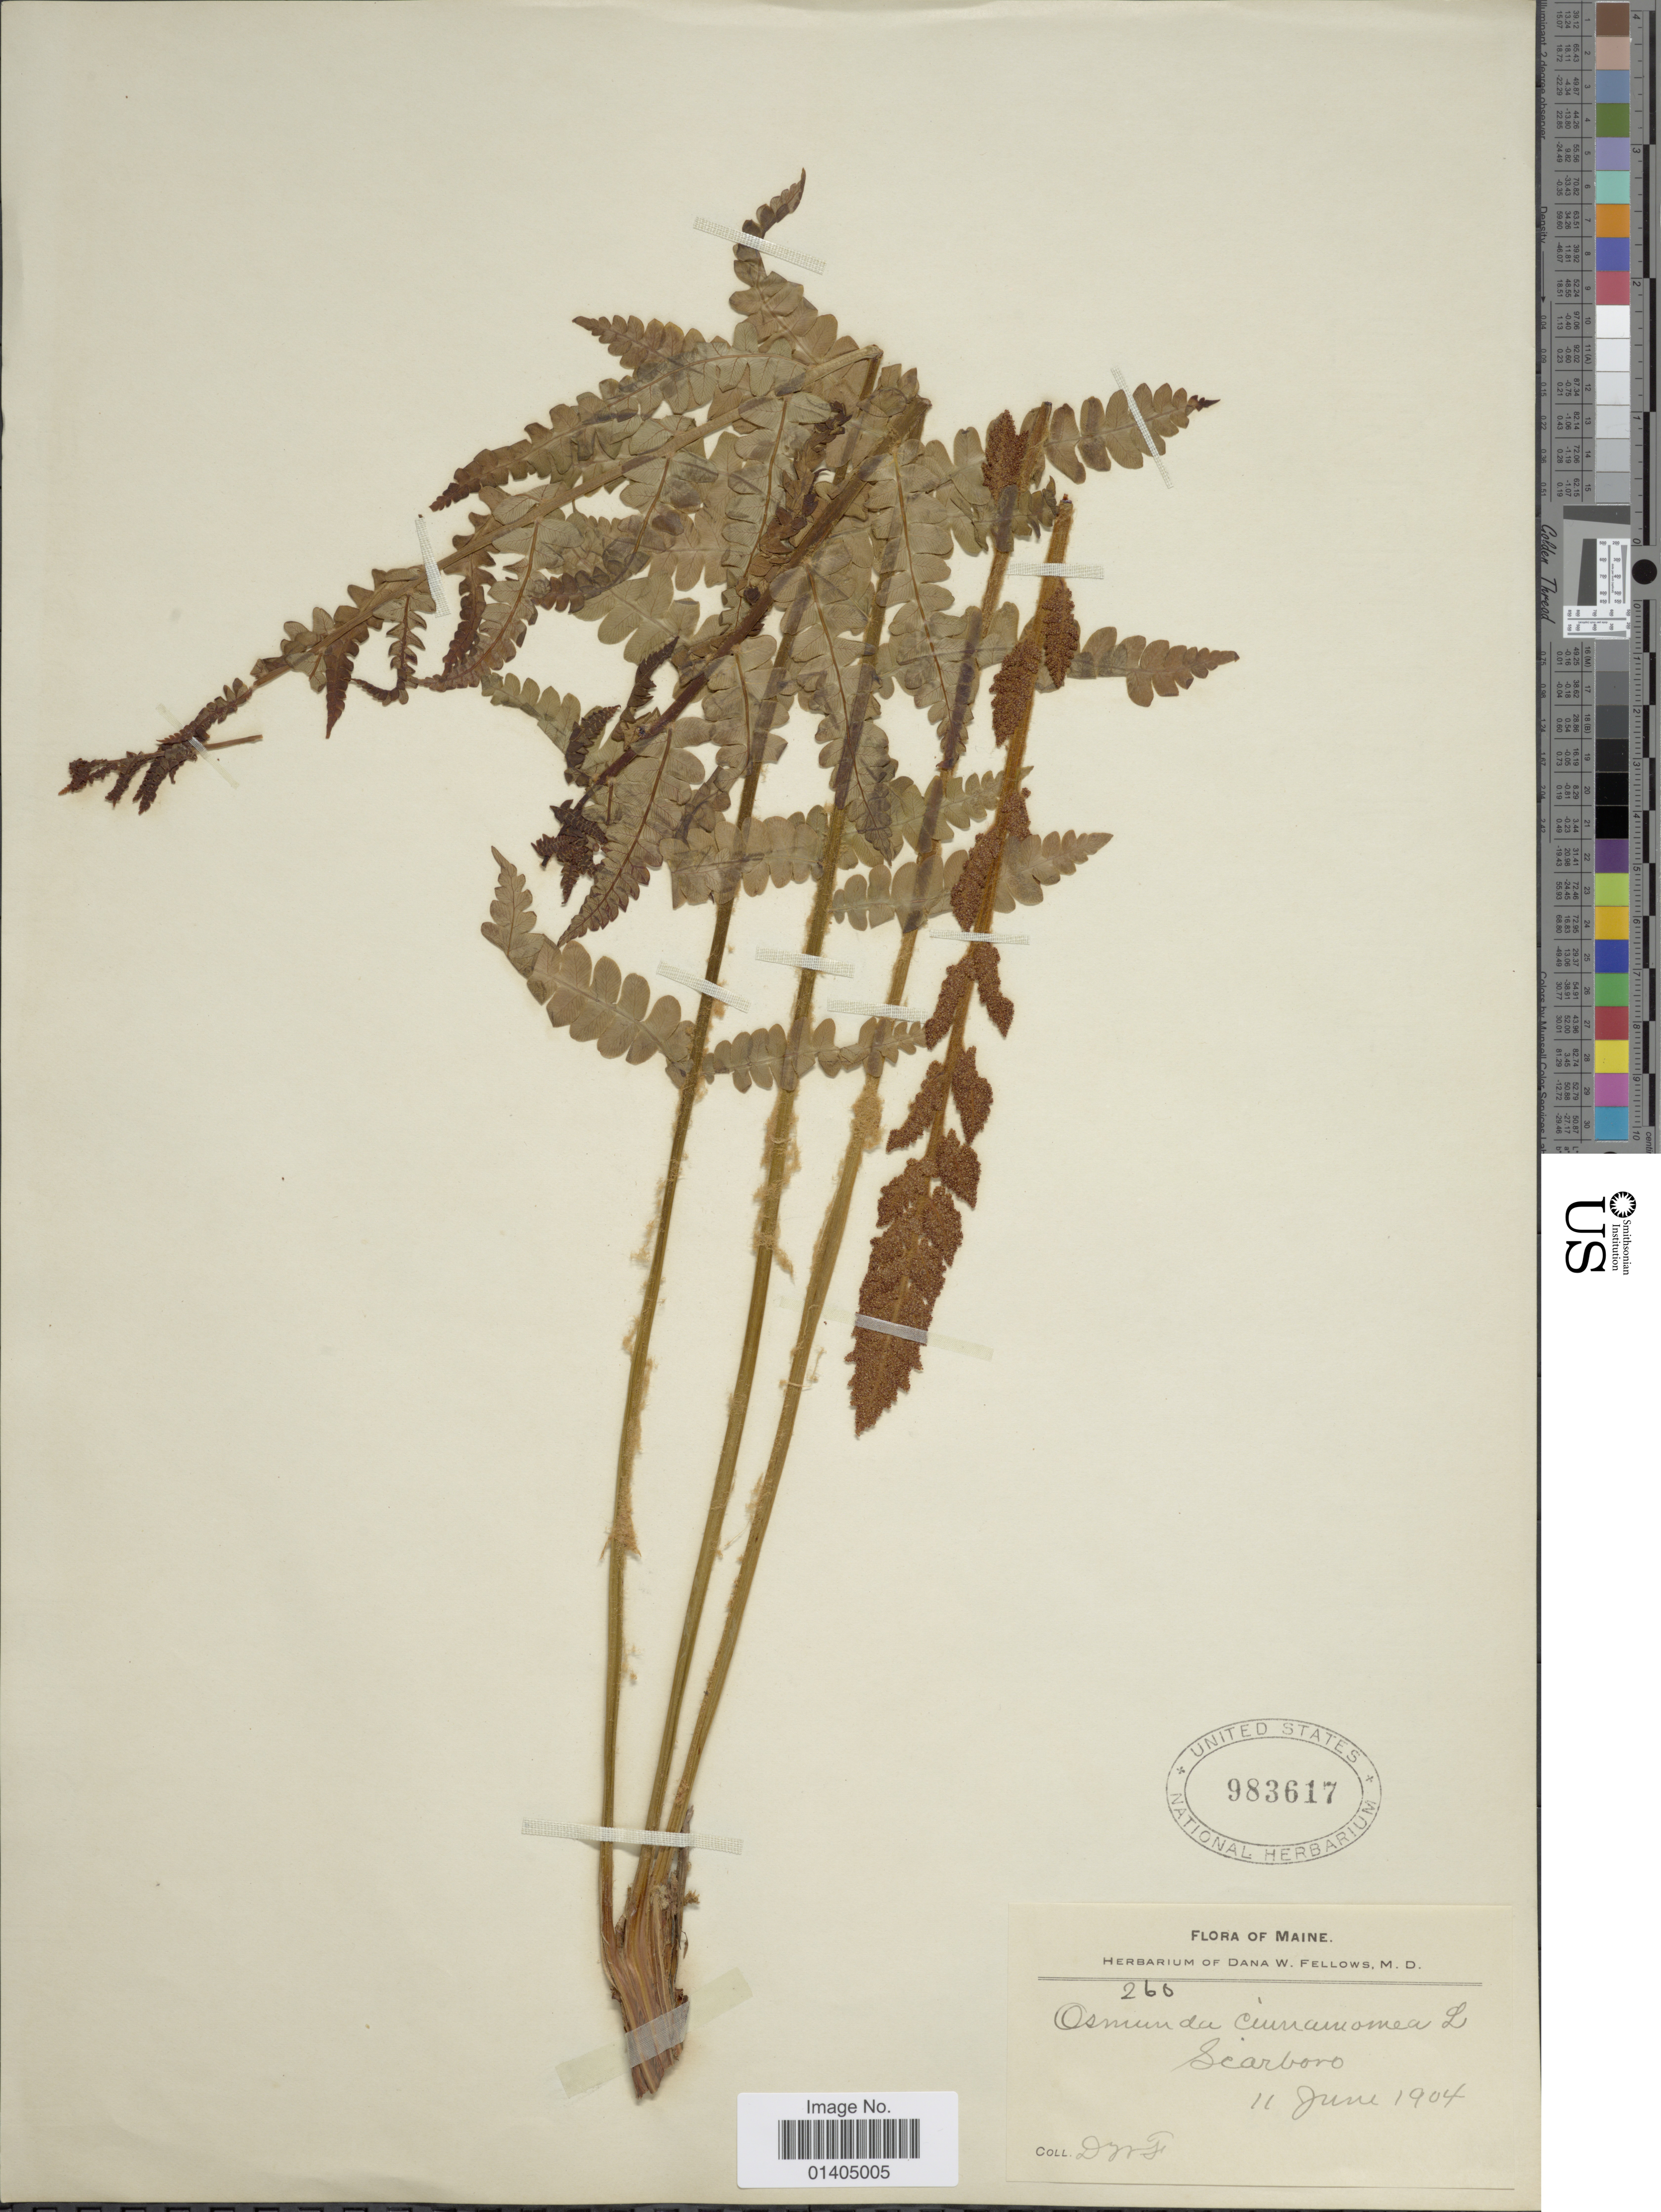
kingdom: Plantae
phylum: Tracheophyta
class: Polypodiopsida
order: Osmundales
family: Osmundaceae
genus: Osmundastrum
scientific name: Osmundastrum cinnamomeum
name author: (L.) C. Presl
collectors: D. W. Fellows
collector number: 260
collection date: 1904-06-11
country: United States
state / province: Maine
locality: Scarborough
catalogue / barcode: US 983617